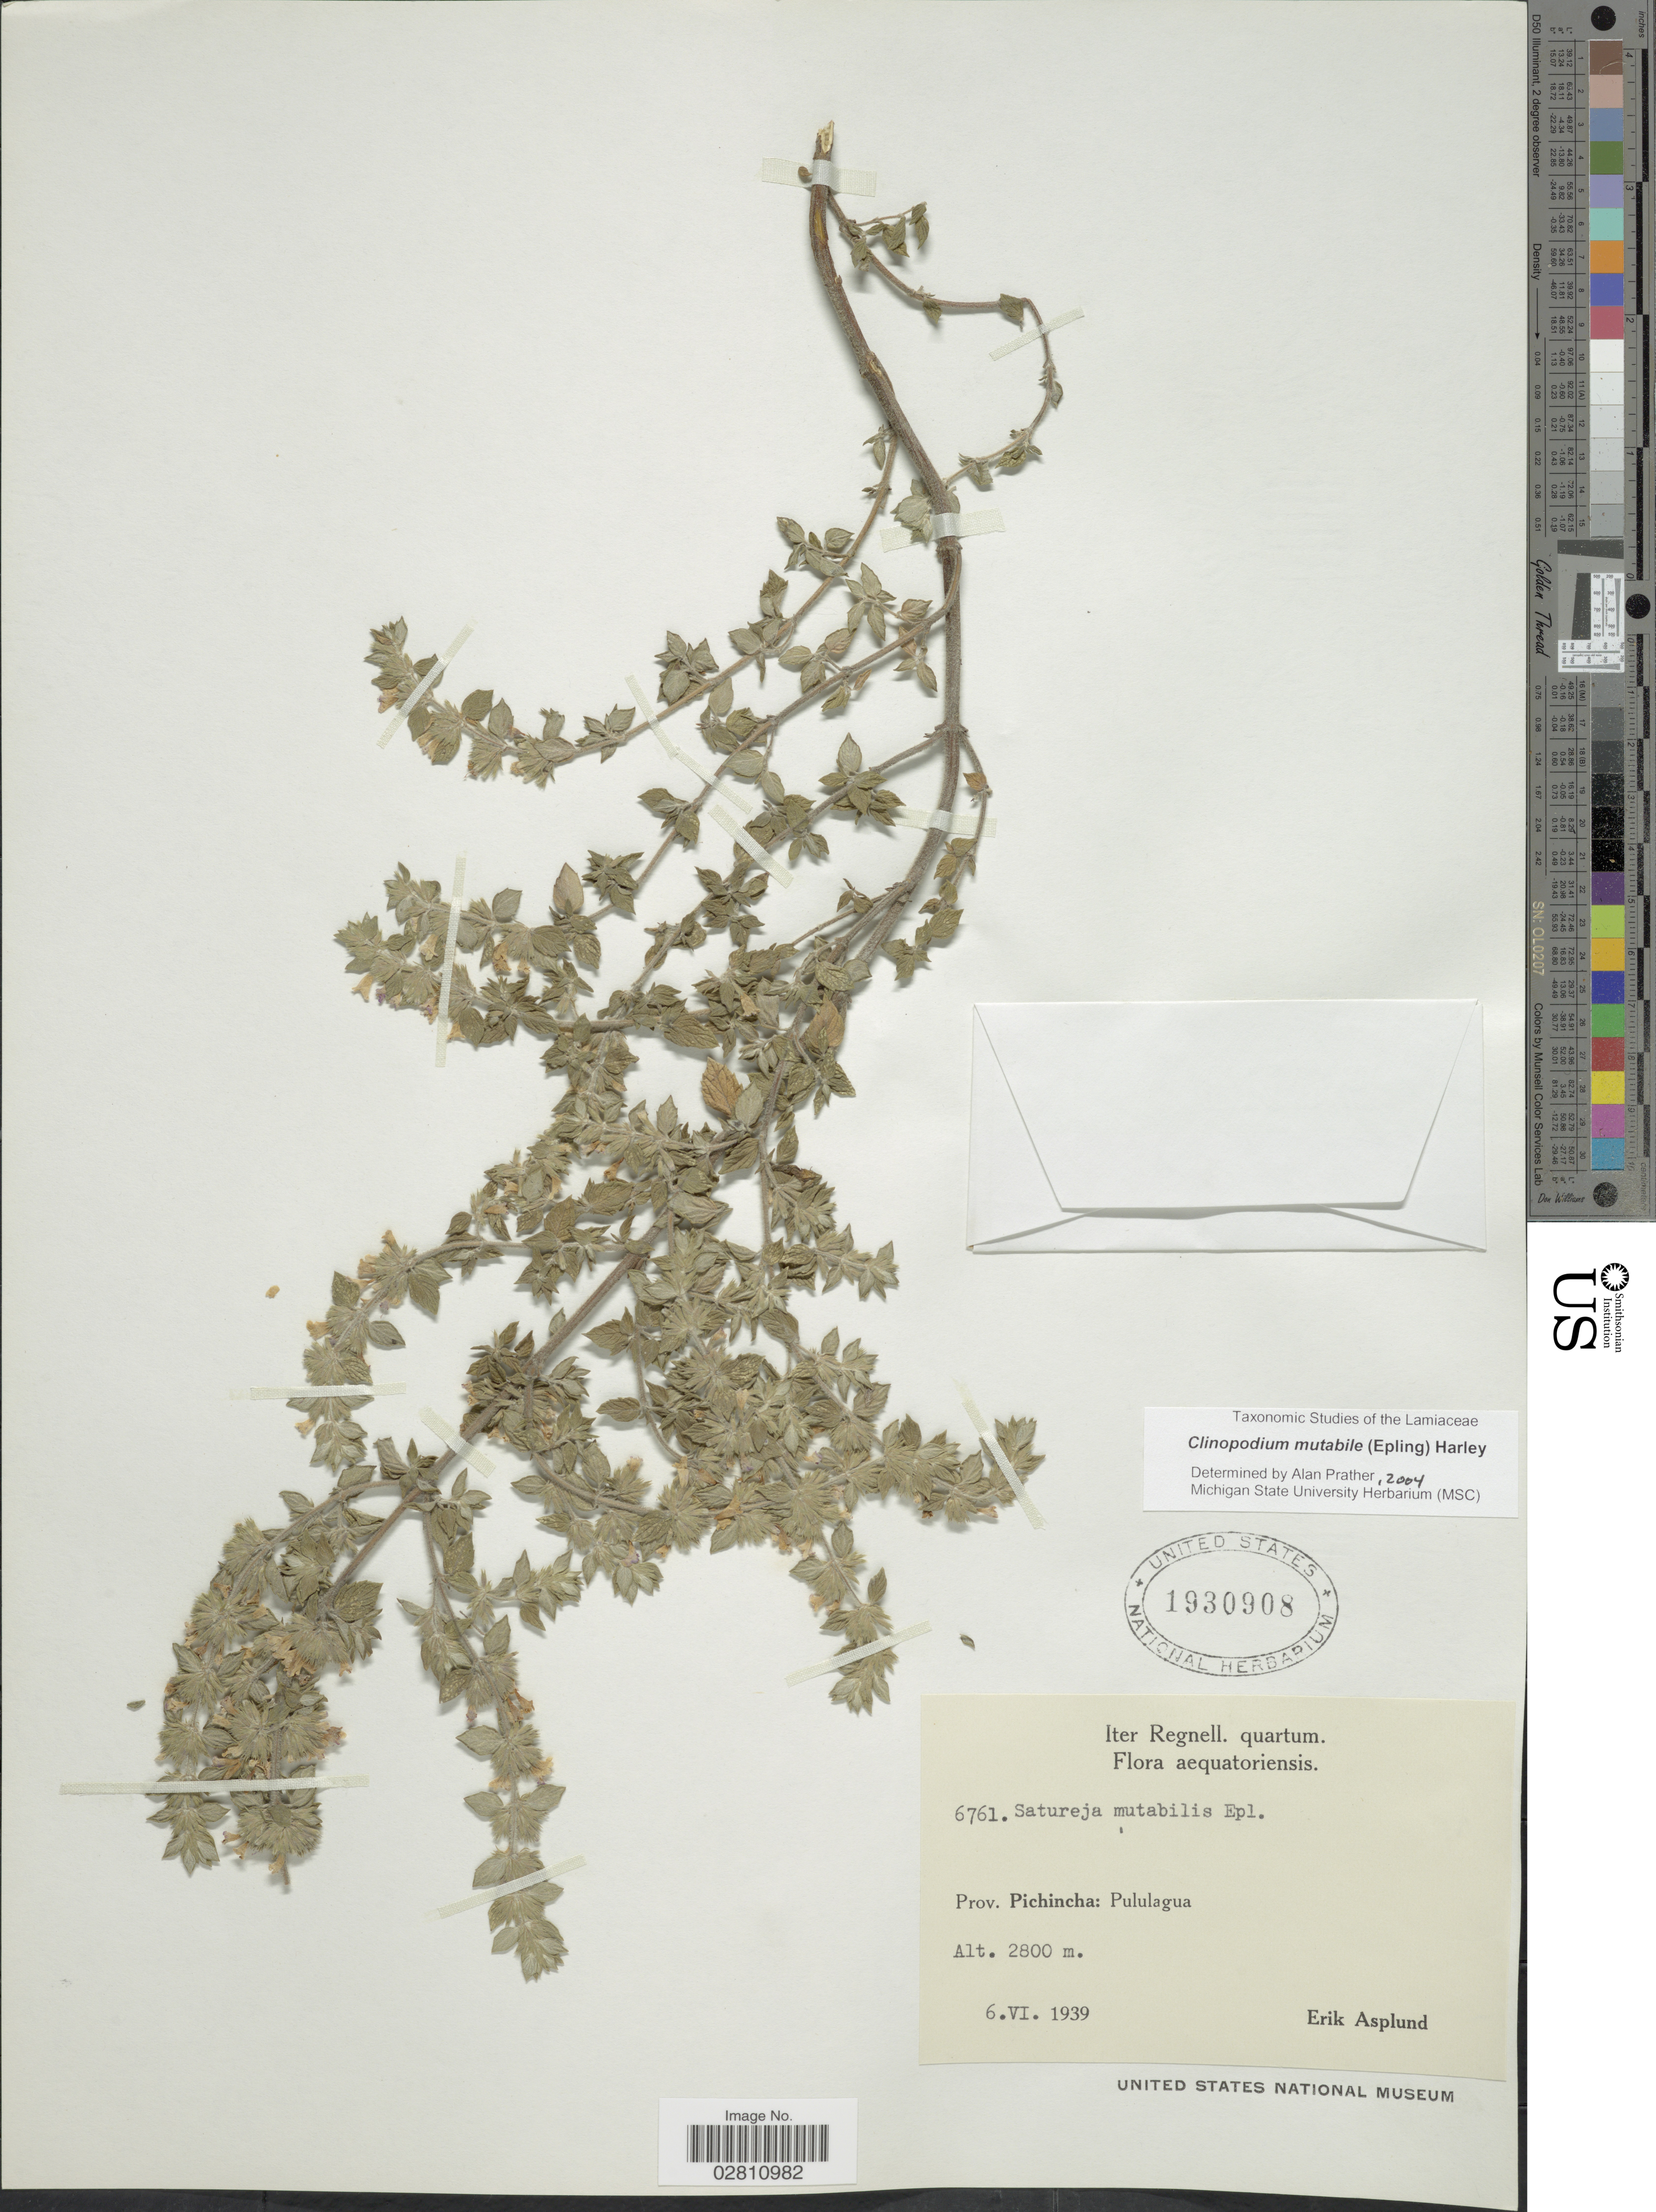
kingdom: Plantae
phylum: Tracheophyta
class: Magnoliopsida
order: Lamiales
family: Lamiaceae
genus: Clinopodium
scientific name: Clinopodium mutabile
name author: (Epling) Harley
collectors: E. Asplund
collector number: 6761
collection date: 1939-06-06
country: Ecuador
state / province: Pichincha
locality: Prov. Pichincha: Pululagua.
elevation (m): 2800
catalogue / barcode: US 1930908